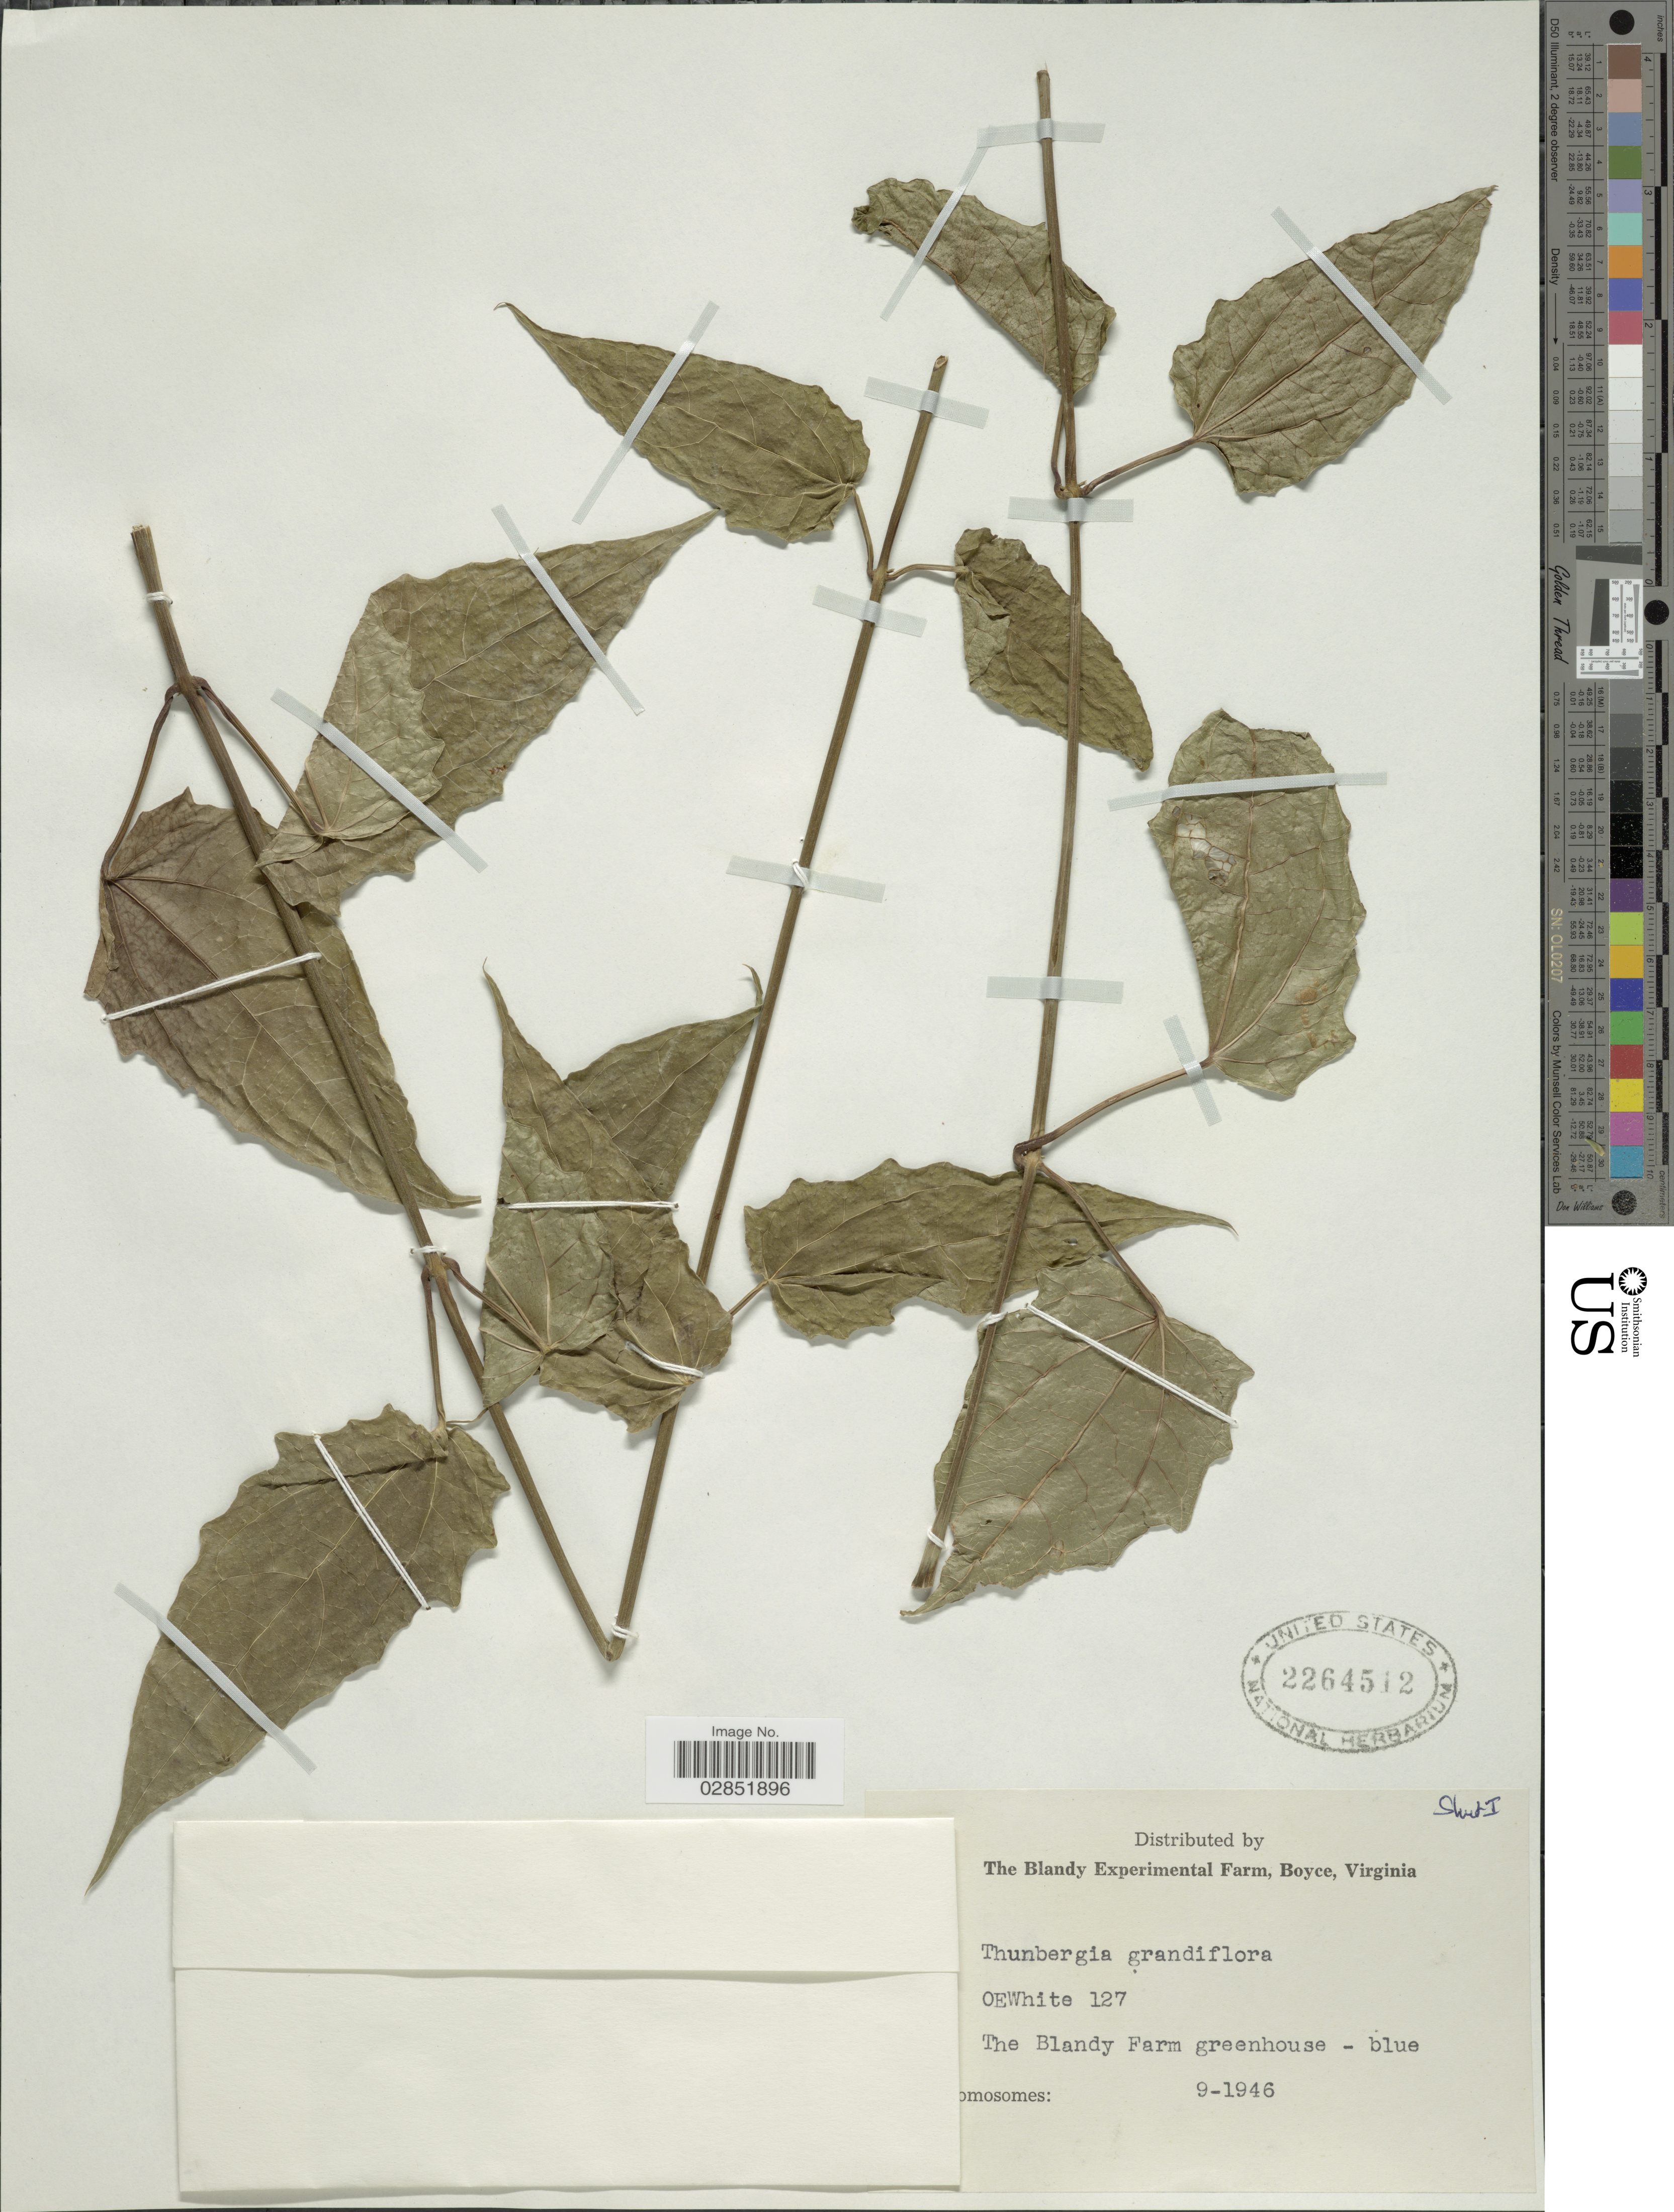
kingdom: Plantae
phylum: Tracheophyta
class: Magnoliopsida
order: Lamiales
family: Acanthaceae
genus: Thunbergia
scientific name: Thunbergia grandiflora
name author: Roxb.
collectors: O. E. White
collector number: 127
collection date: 1946-09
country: United States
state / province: Virginia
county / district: Clarke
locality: Blandy Farm greenhouse.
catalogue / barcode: US 2264512